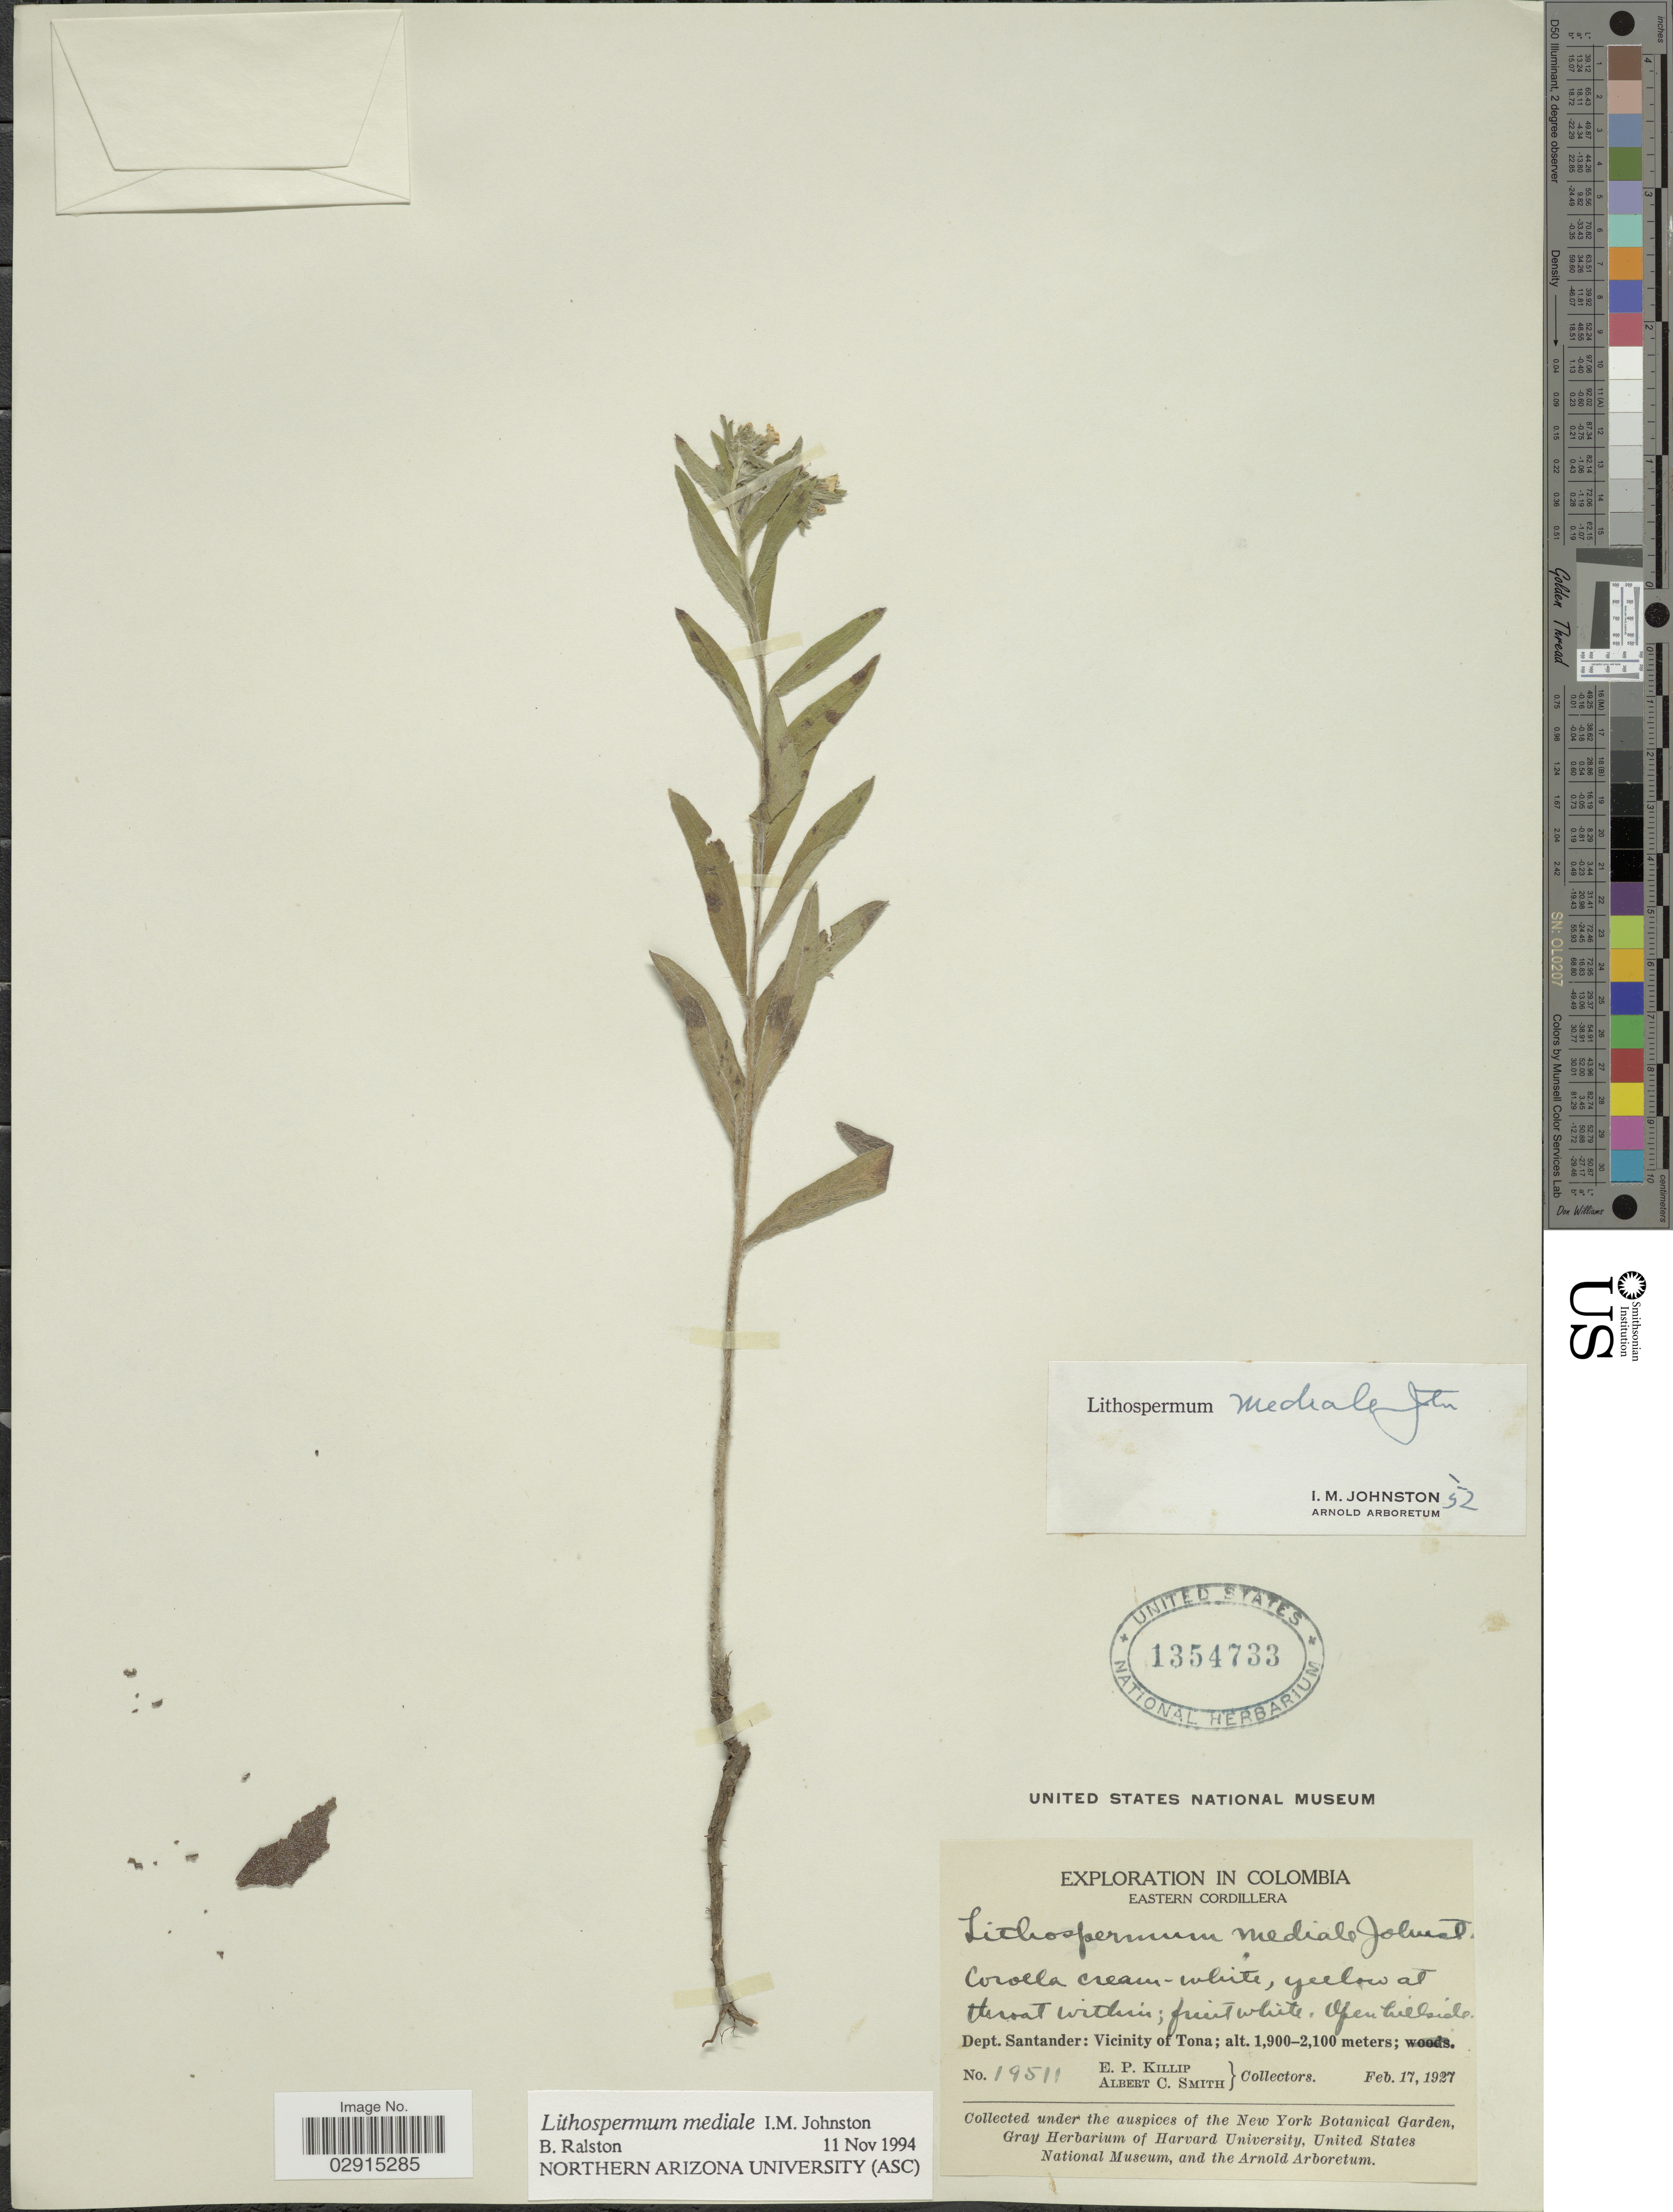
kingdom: Plantae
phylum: Tracheophyta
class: Magnoliopsida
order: Boraginales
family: Boraginaceae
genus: Lithospermum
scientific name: Lithospermum mediale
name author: I.M. Johnst.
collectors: E. P. Killip & A. C. Smith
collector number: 19511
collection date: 1927-02-17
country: Colombia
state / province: Santander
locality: Dept. Santander; Vicinity of Tona. Eastern Cordillera.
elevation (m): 1900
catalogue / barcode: US 1354733